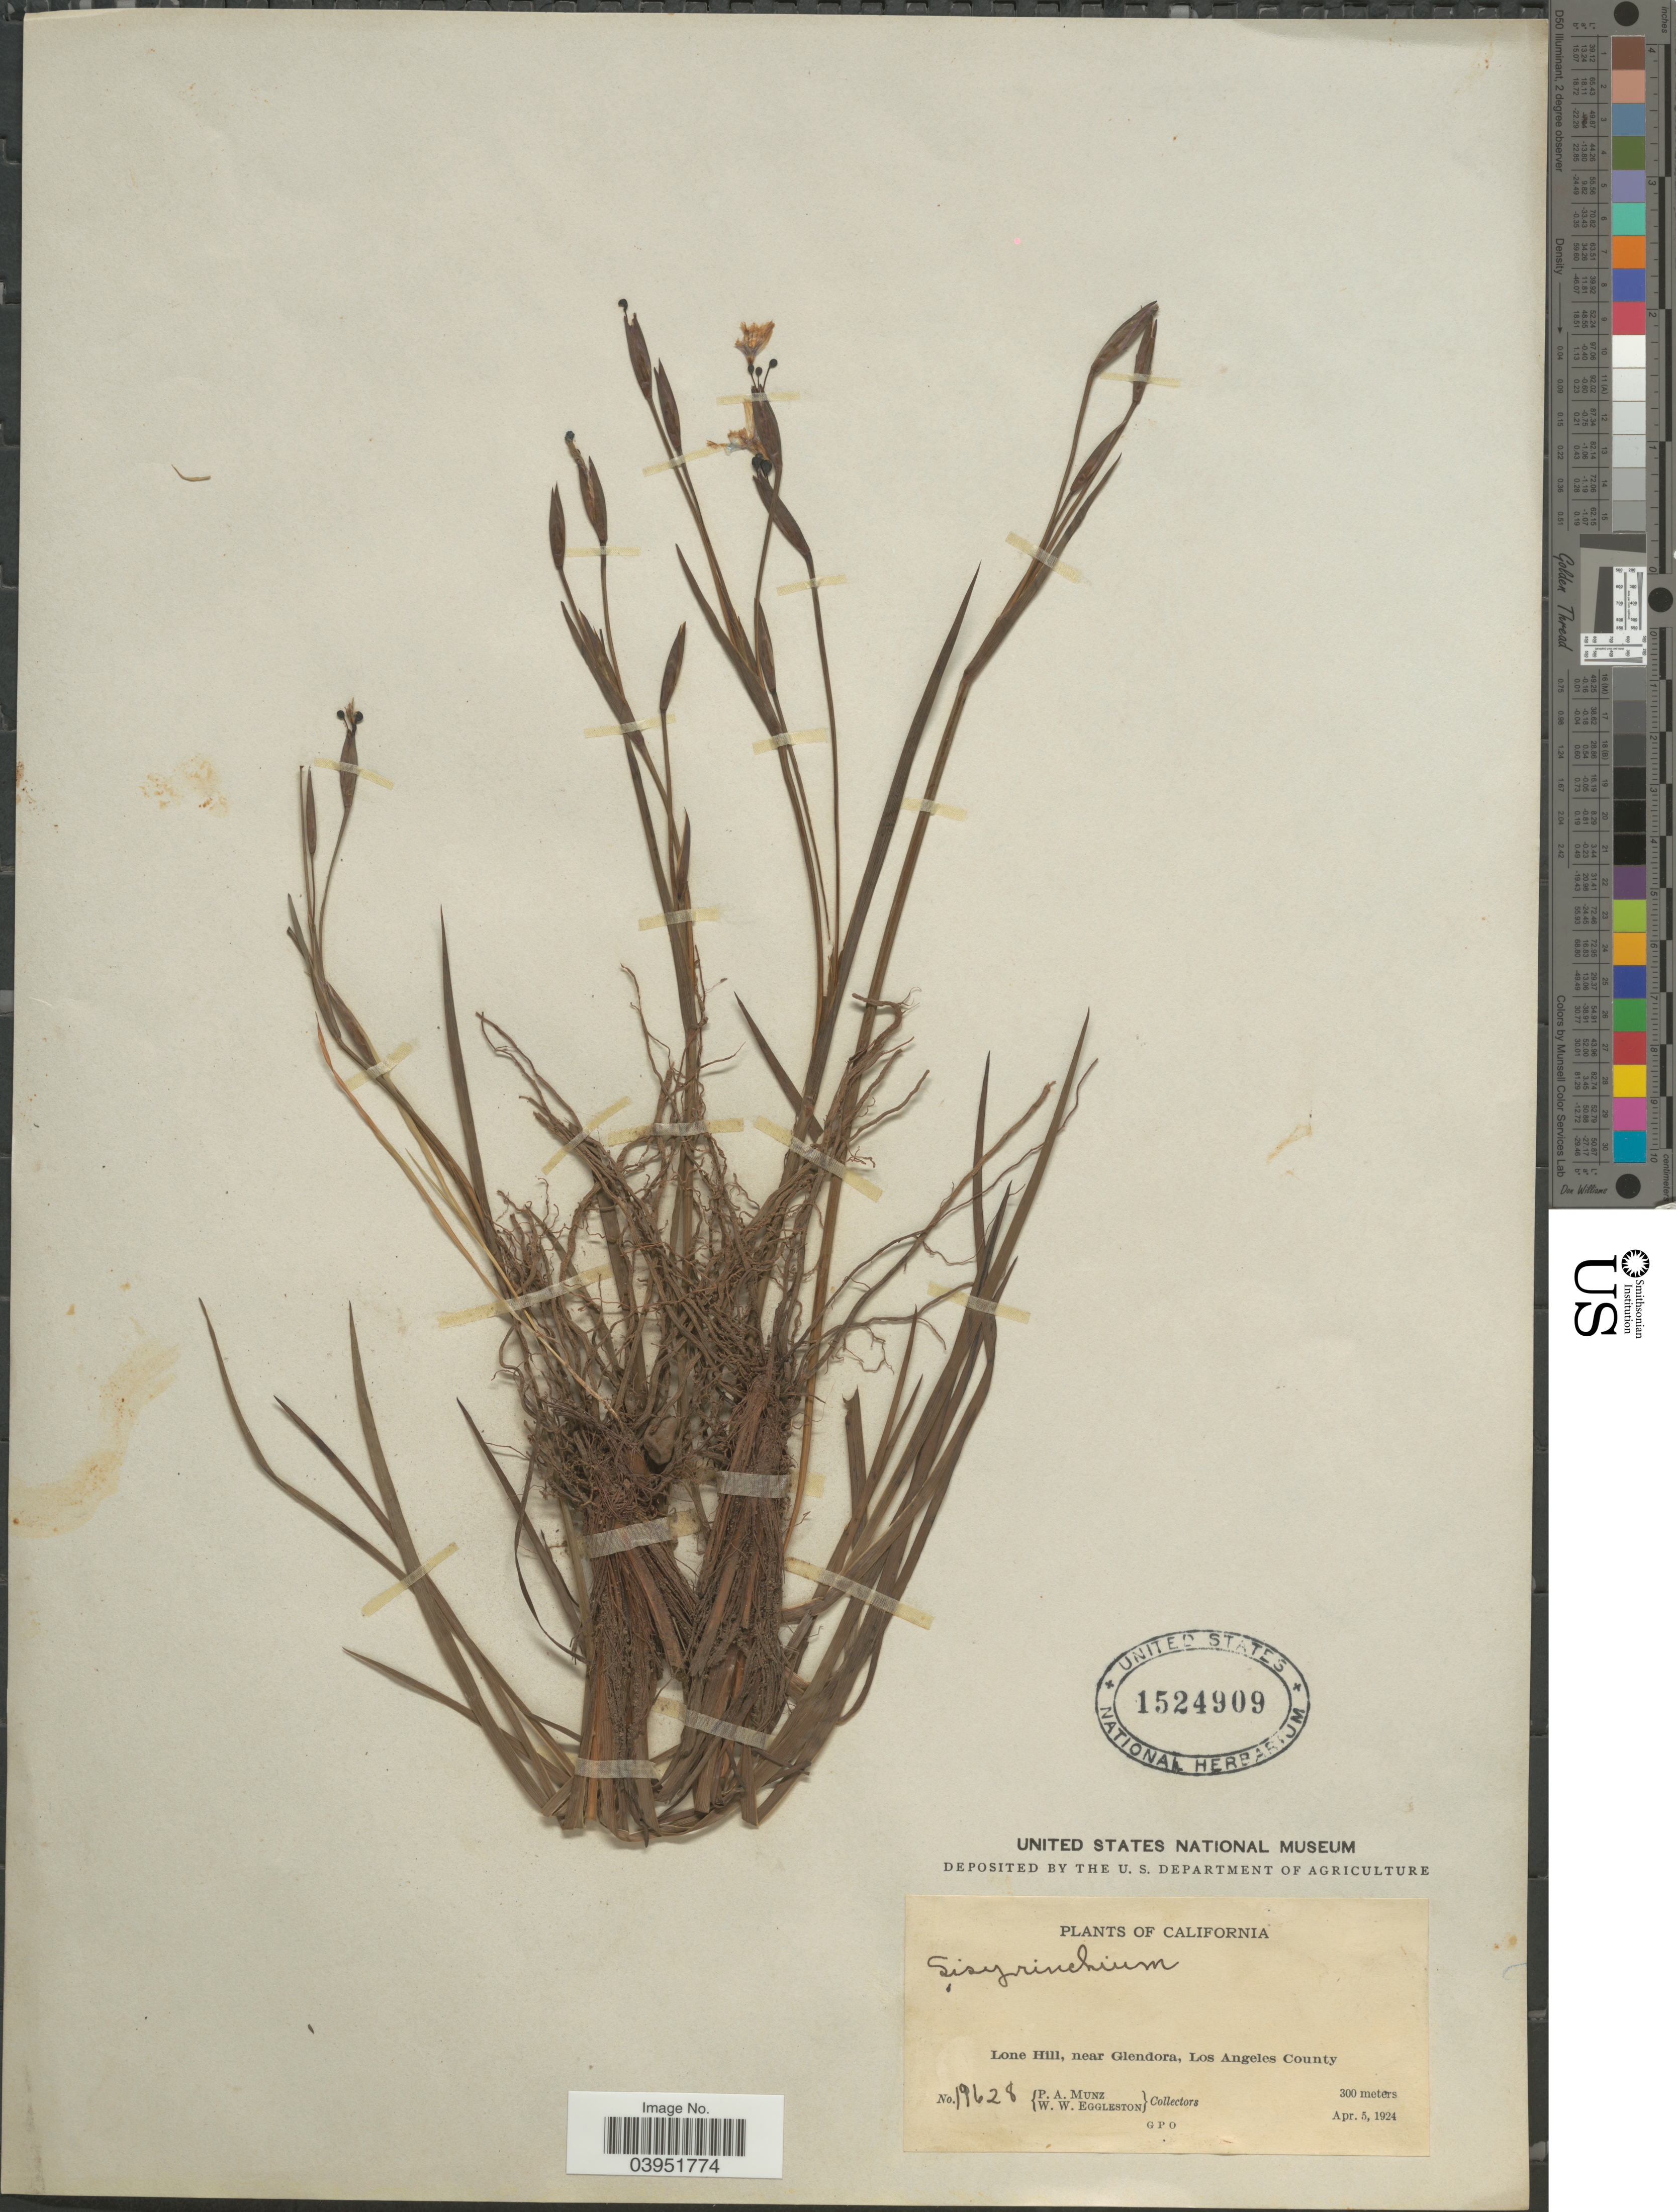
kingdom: Plantae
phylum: Tracheophyta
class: Liliopsida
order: Asparagales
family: Iridaceae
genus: Sisyrinchium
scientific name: Sisyrinchium sp.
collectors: P. A. Munz & W. W. Eggleston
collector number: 19628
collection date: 1924-04-05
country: United States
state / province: California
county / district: Los Angeles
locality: Lone Hill, near Glendora, Los Angeles County.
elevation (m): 300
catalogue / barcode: US 1524909